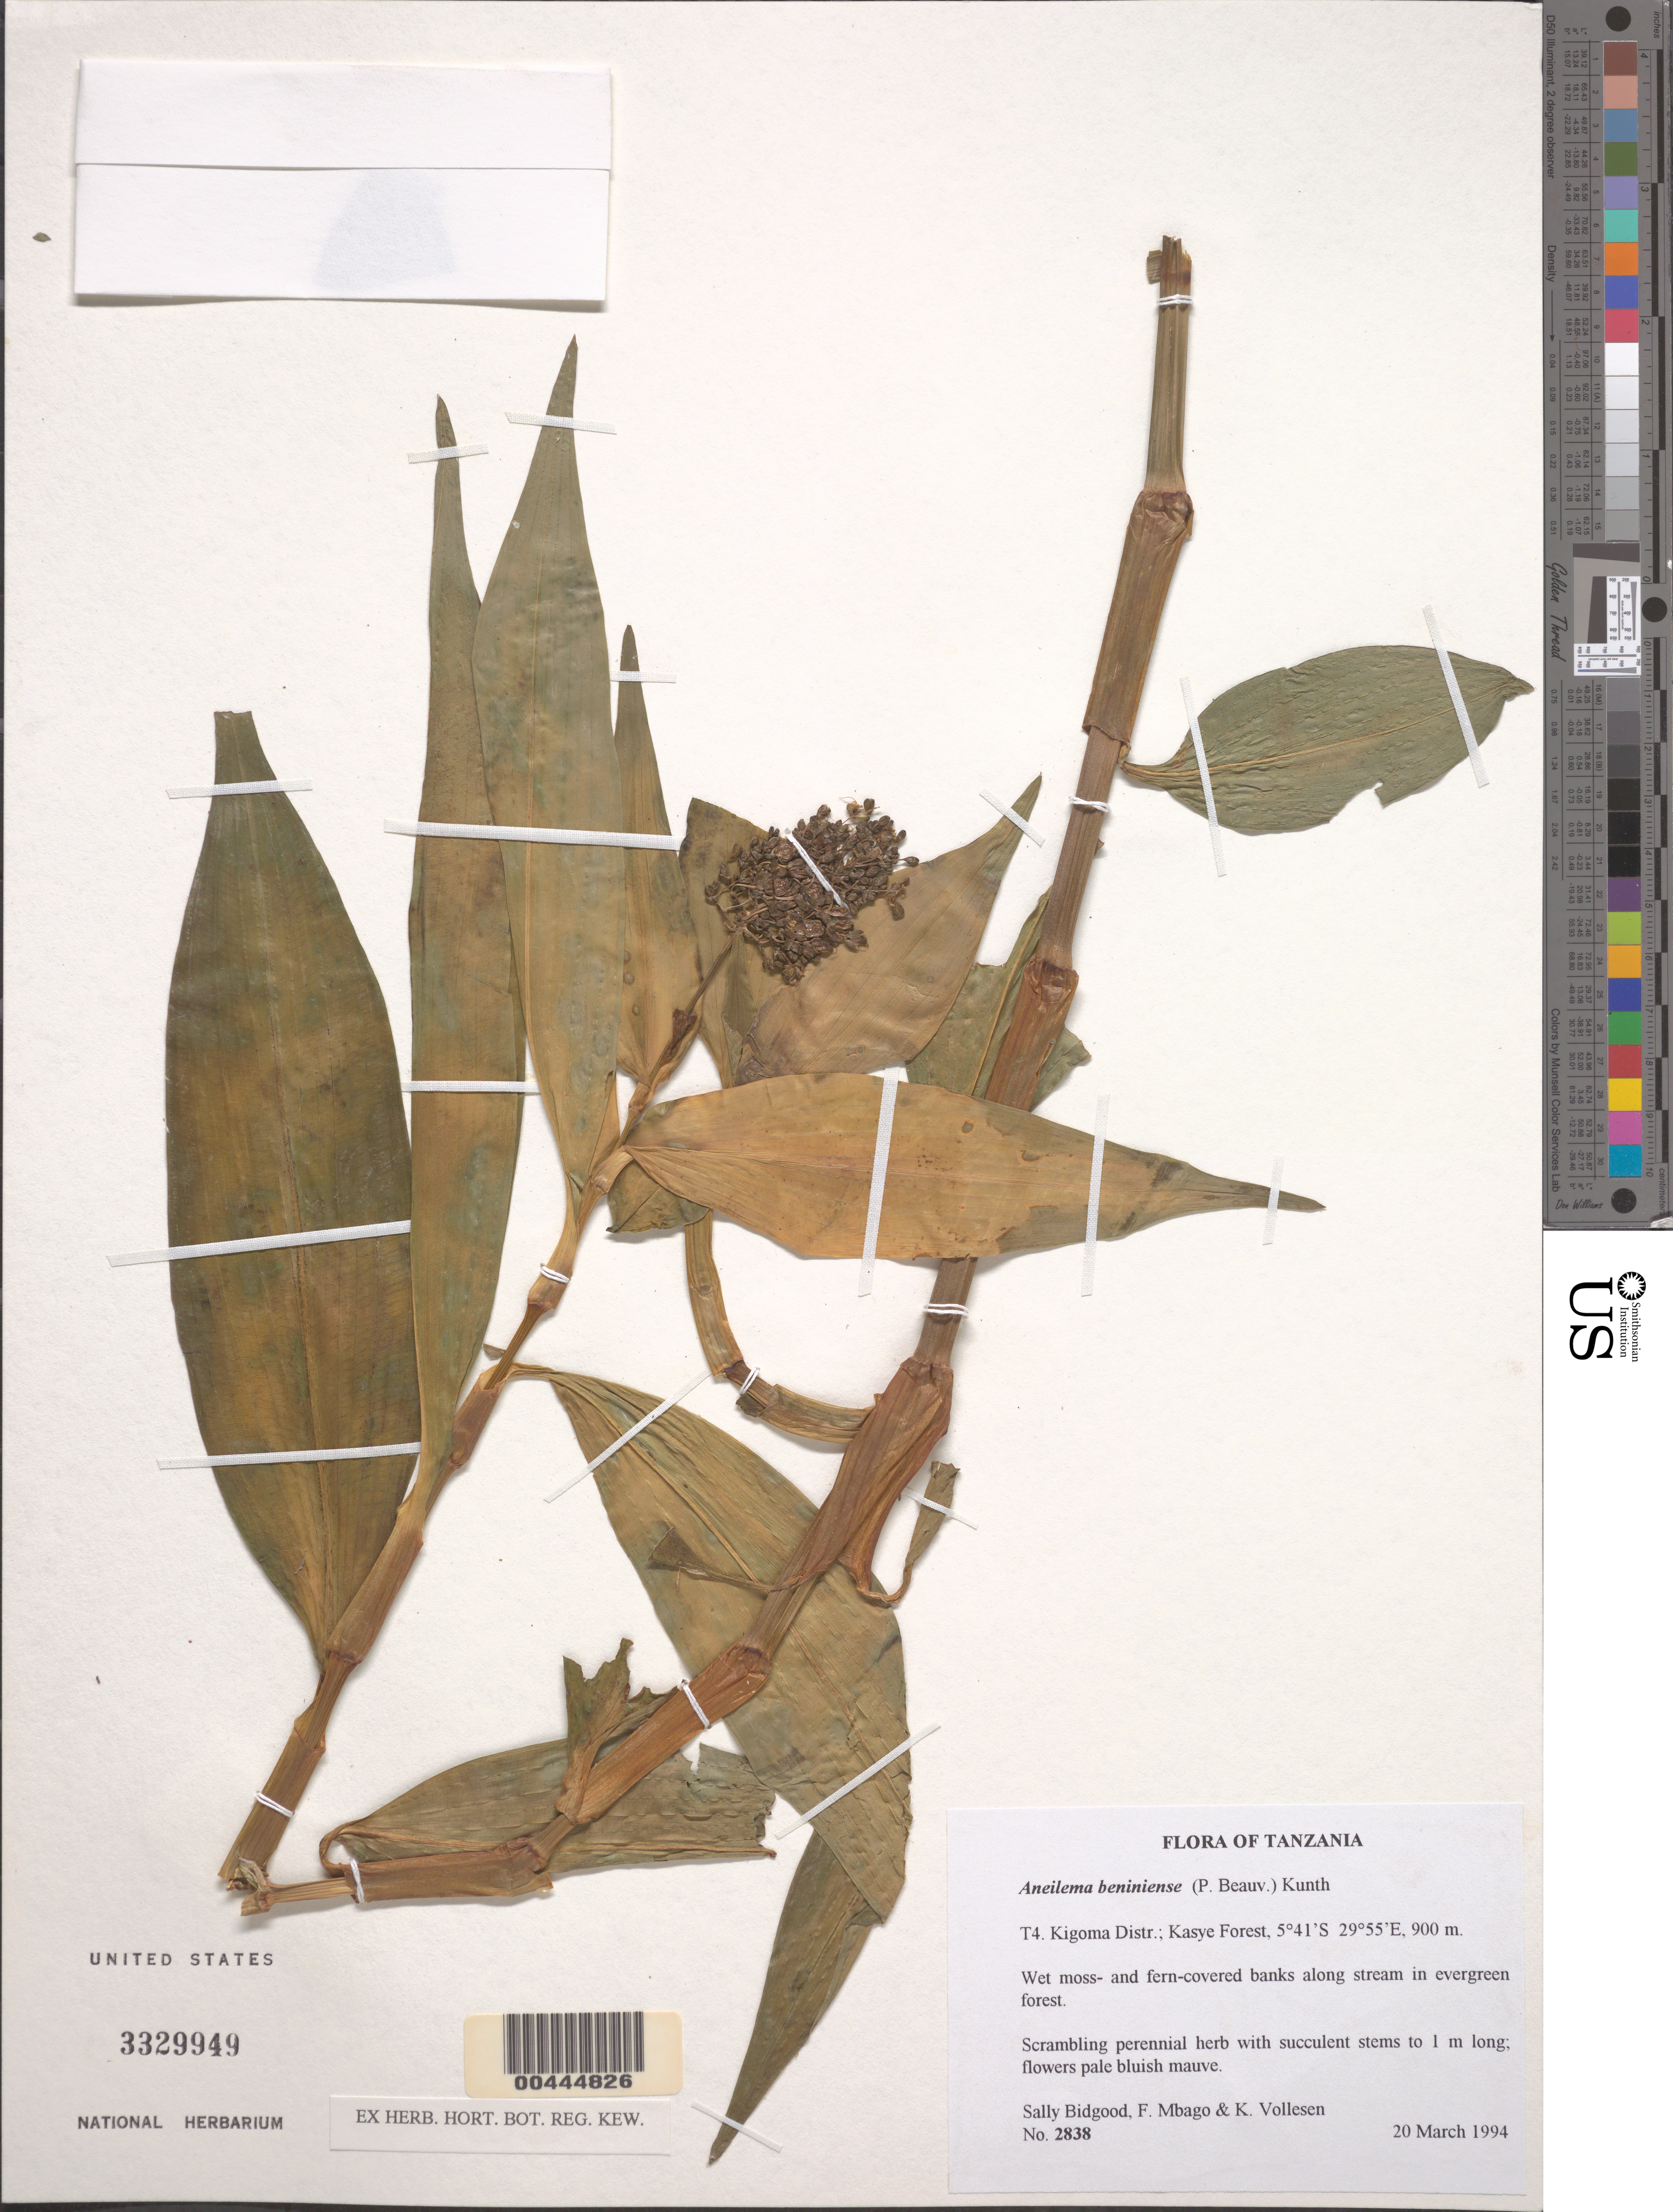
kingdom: Plantae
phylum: Tracheophyta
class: Liliopsida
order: Commelinales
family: Commelinaceae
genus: Aneilema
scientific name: Aneilema beniniense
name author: (P. Beauv.) Kunth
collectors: G. Bidgood, F. Mbago & K. Vollesen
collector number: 2838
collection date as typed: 20 Mar 1994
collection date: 1994-03-20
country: Tanzania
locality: T4, kigoma dist, kasye forest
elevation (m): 900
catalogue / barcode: US 3329949